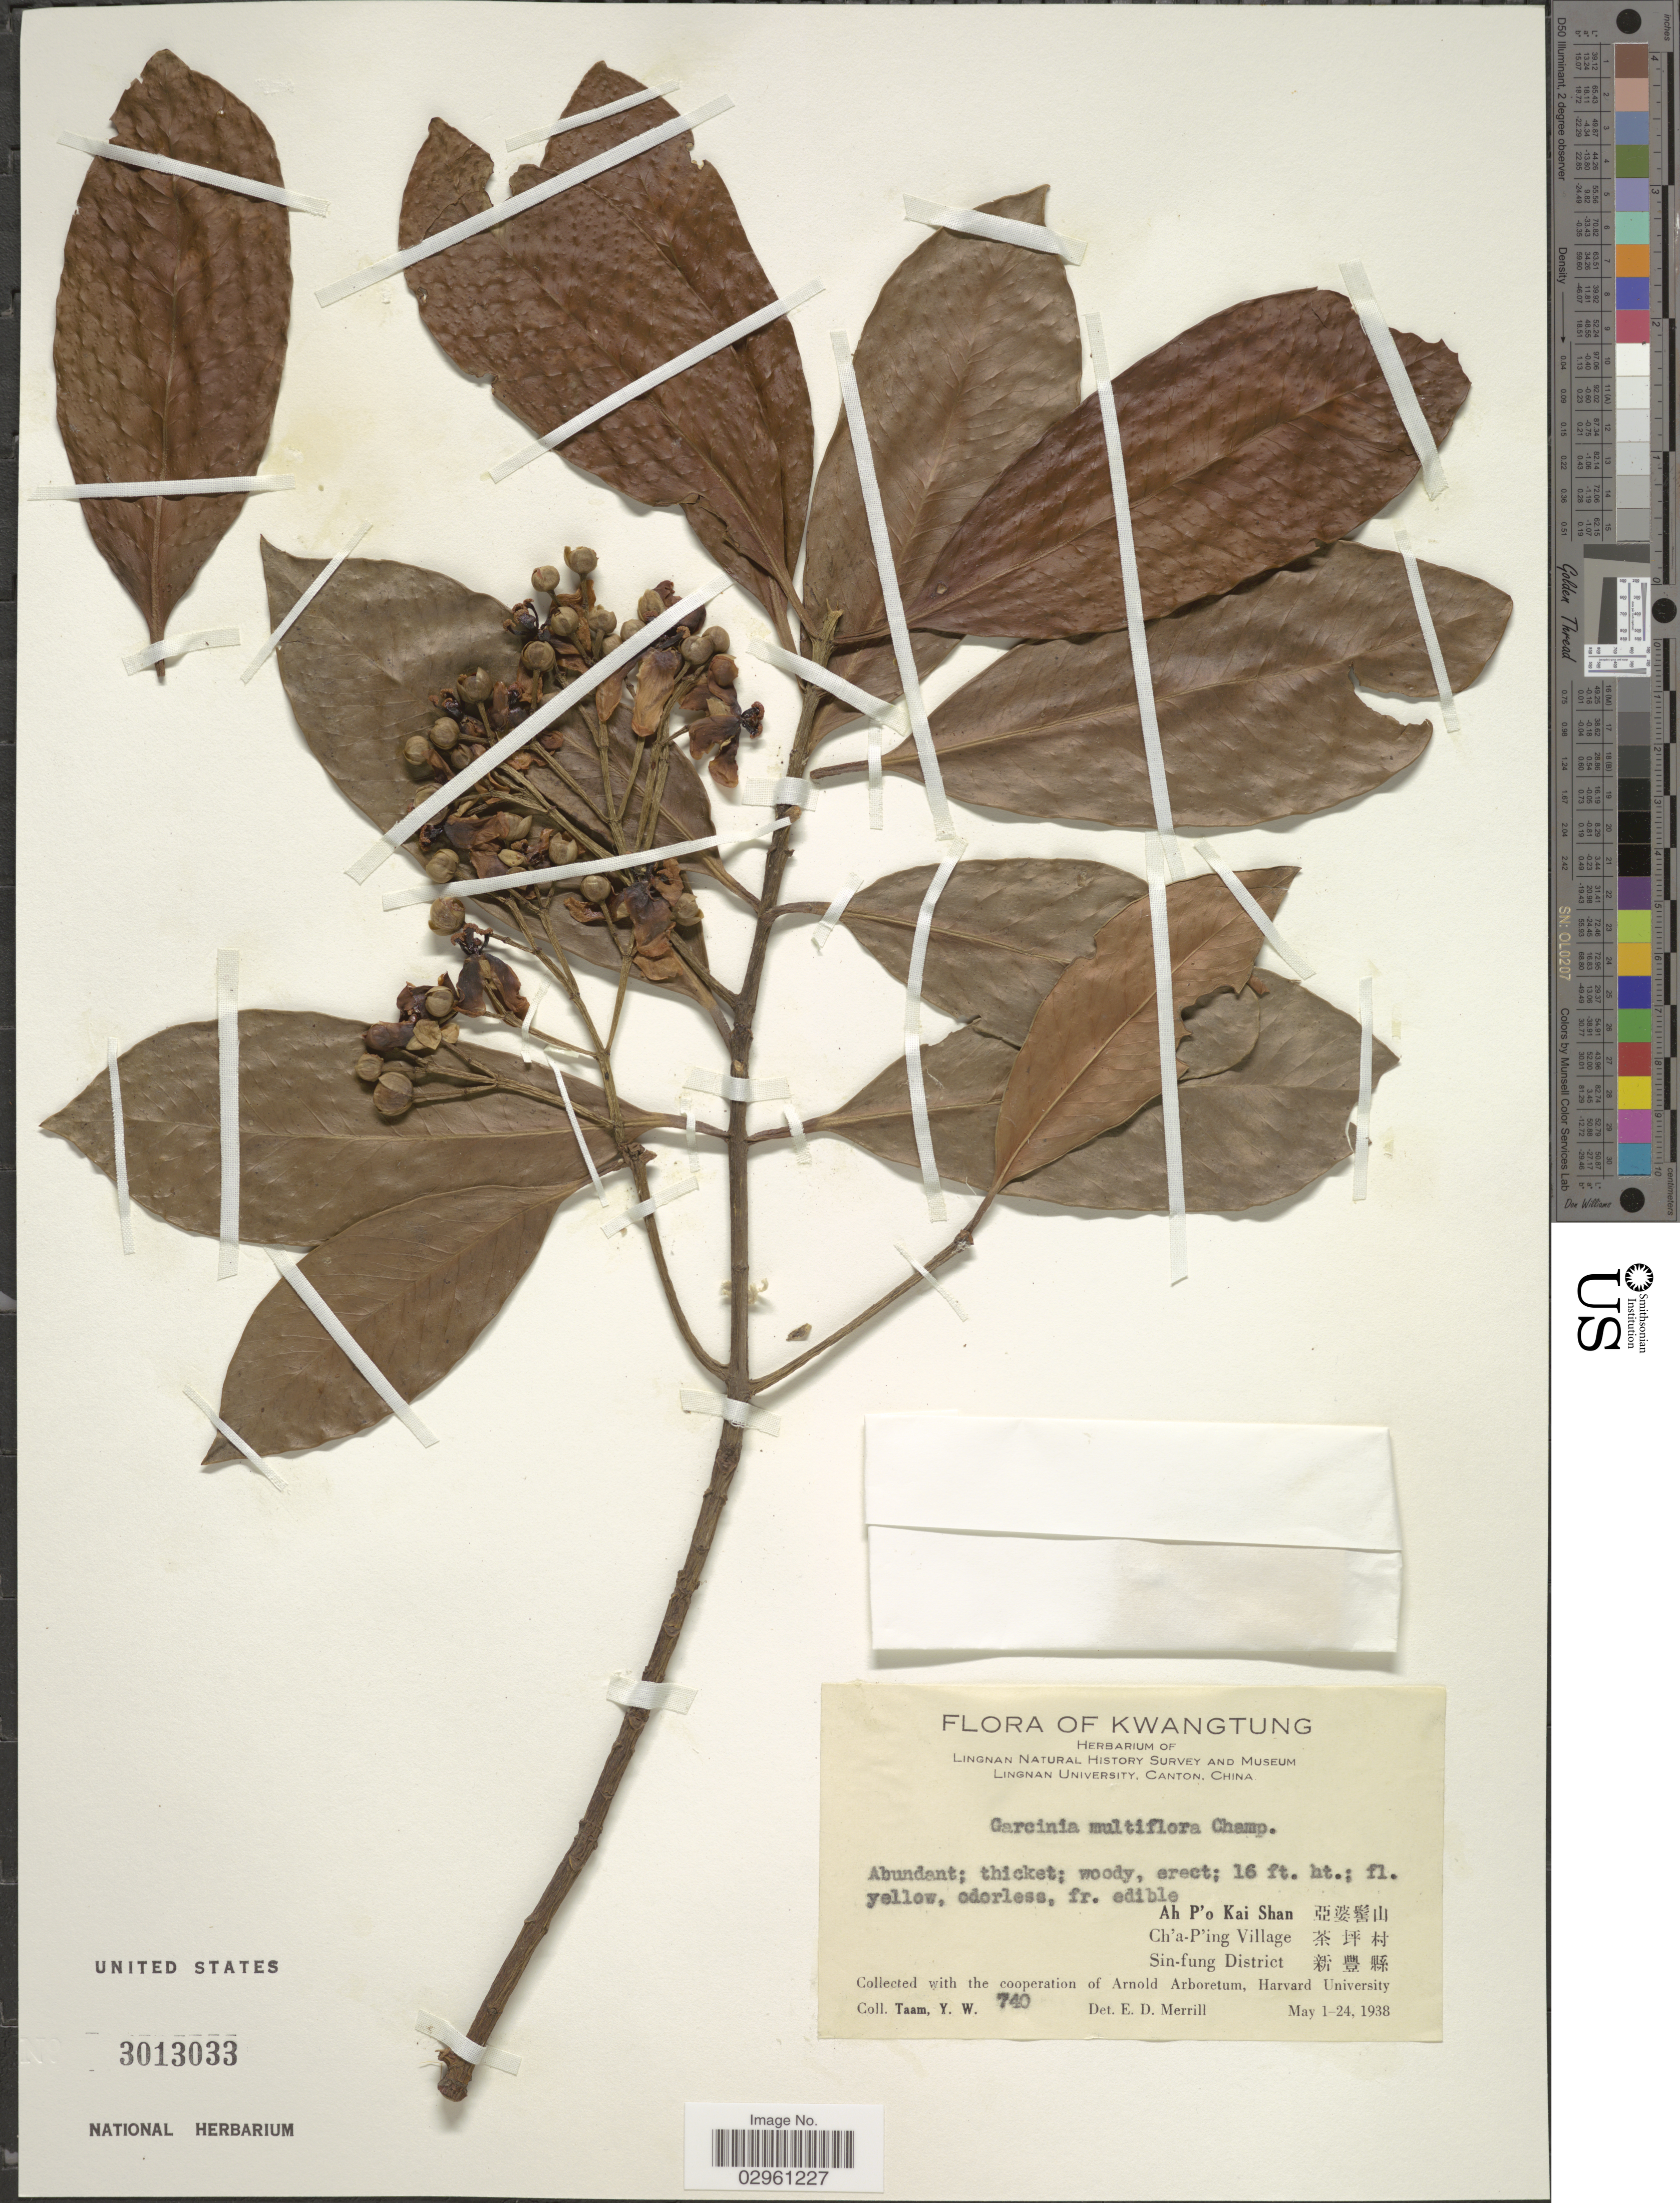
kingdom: Plantae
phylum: Tracheophyta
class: Magnoliopsida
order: Malpighiales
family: Clusiaceae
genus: Garcinia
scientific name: Garcinia multiflora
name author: Champ. ex Benth.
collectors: Y. W. Taam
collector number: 740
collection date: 1938-05-01/1938-05-24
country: China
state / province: Guangdong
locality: Kwangtung. Ah P'o Kai Shan, Ch'a-P'ing Village, Sin-fung District.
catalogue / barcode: US 3013033